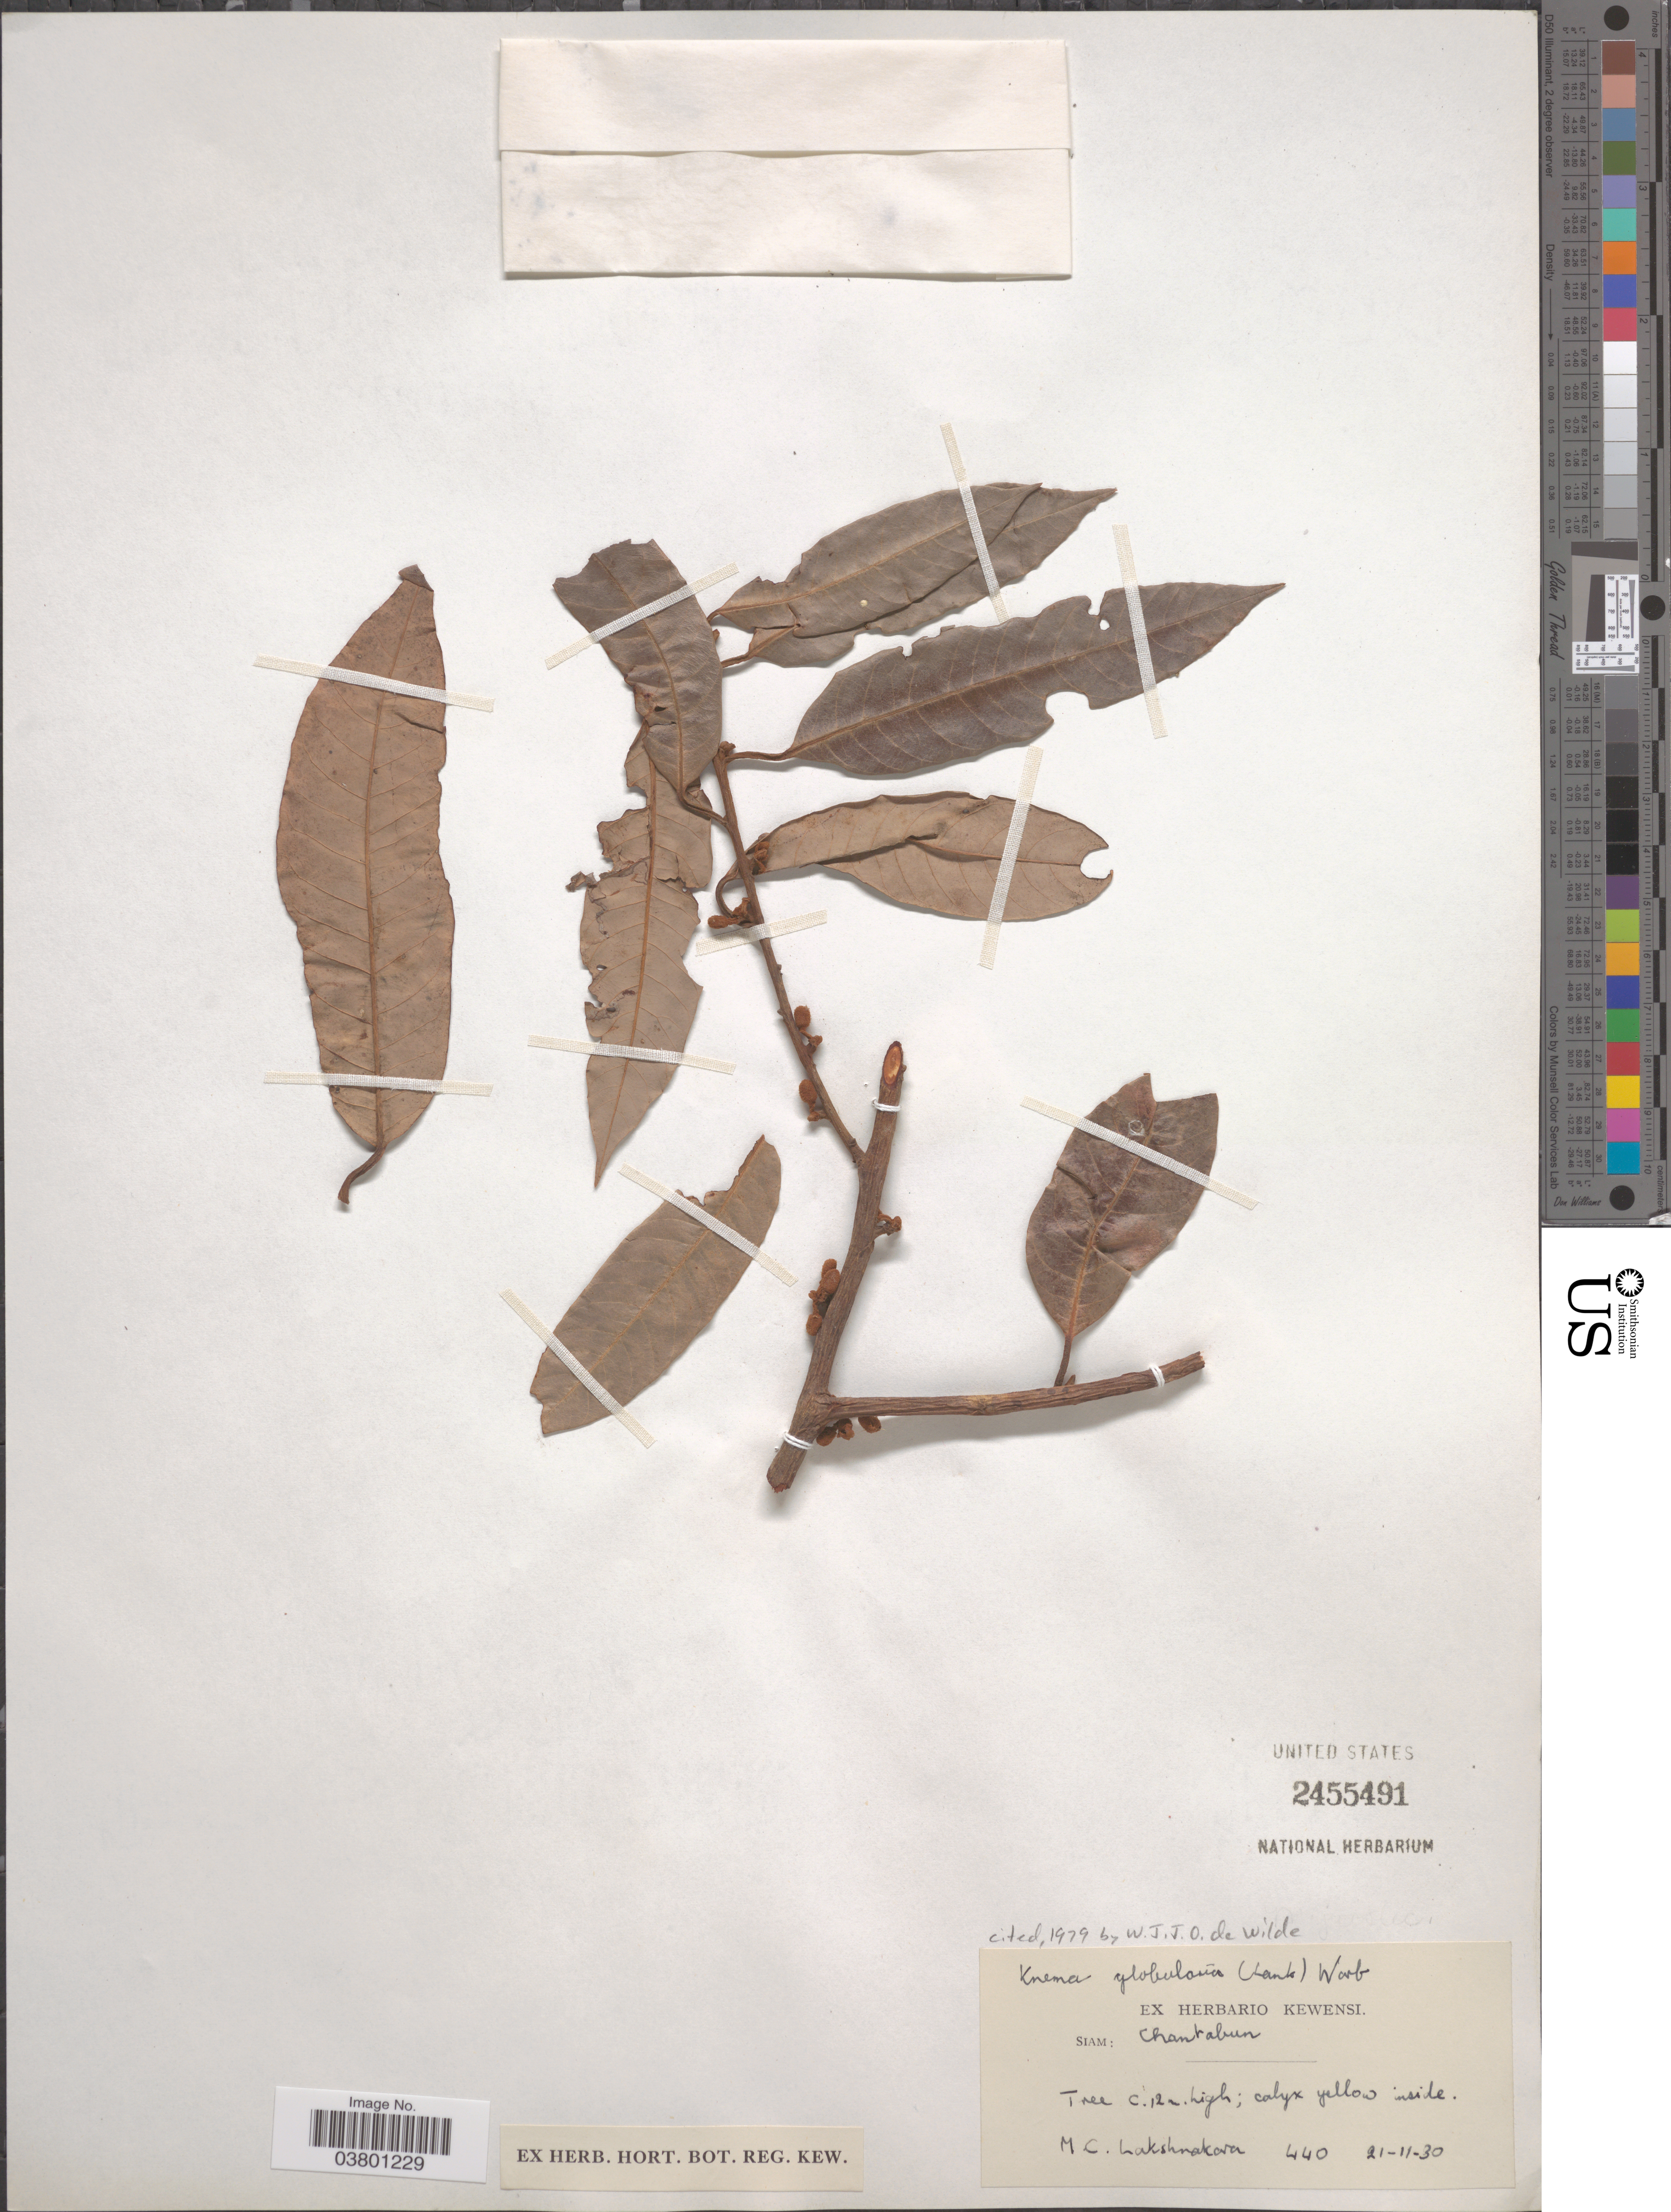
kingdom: Plantae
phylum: Tracheophyta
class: Magnoliopsida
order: Magnoliales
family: Myristicaceae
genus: Knema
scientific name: Knema globularia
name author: (Lam.) Warb.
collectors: M. Lakschnakara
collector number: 440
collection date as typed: Transcribed d/m/y: 21/11/30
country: Thailand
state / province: Chanthaburi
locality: Siam: Chantabun.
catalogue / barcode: US 2455491